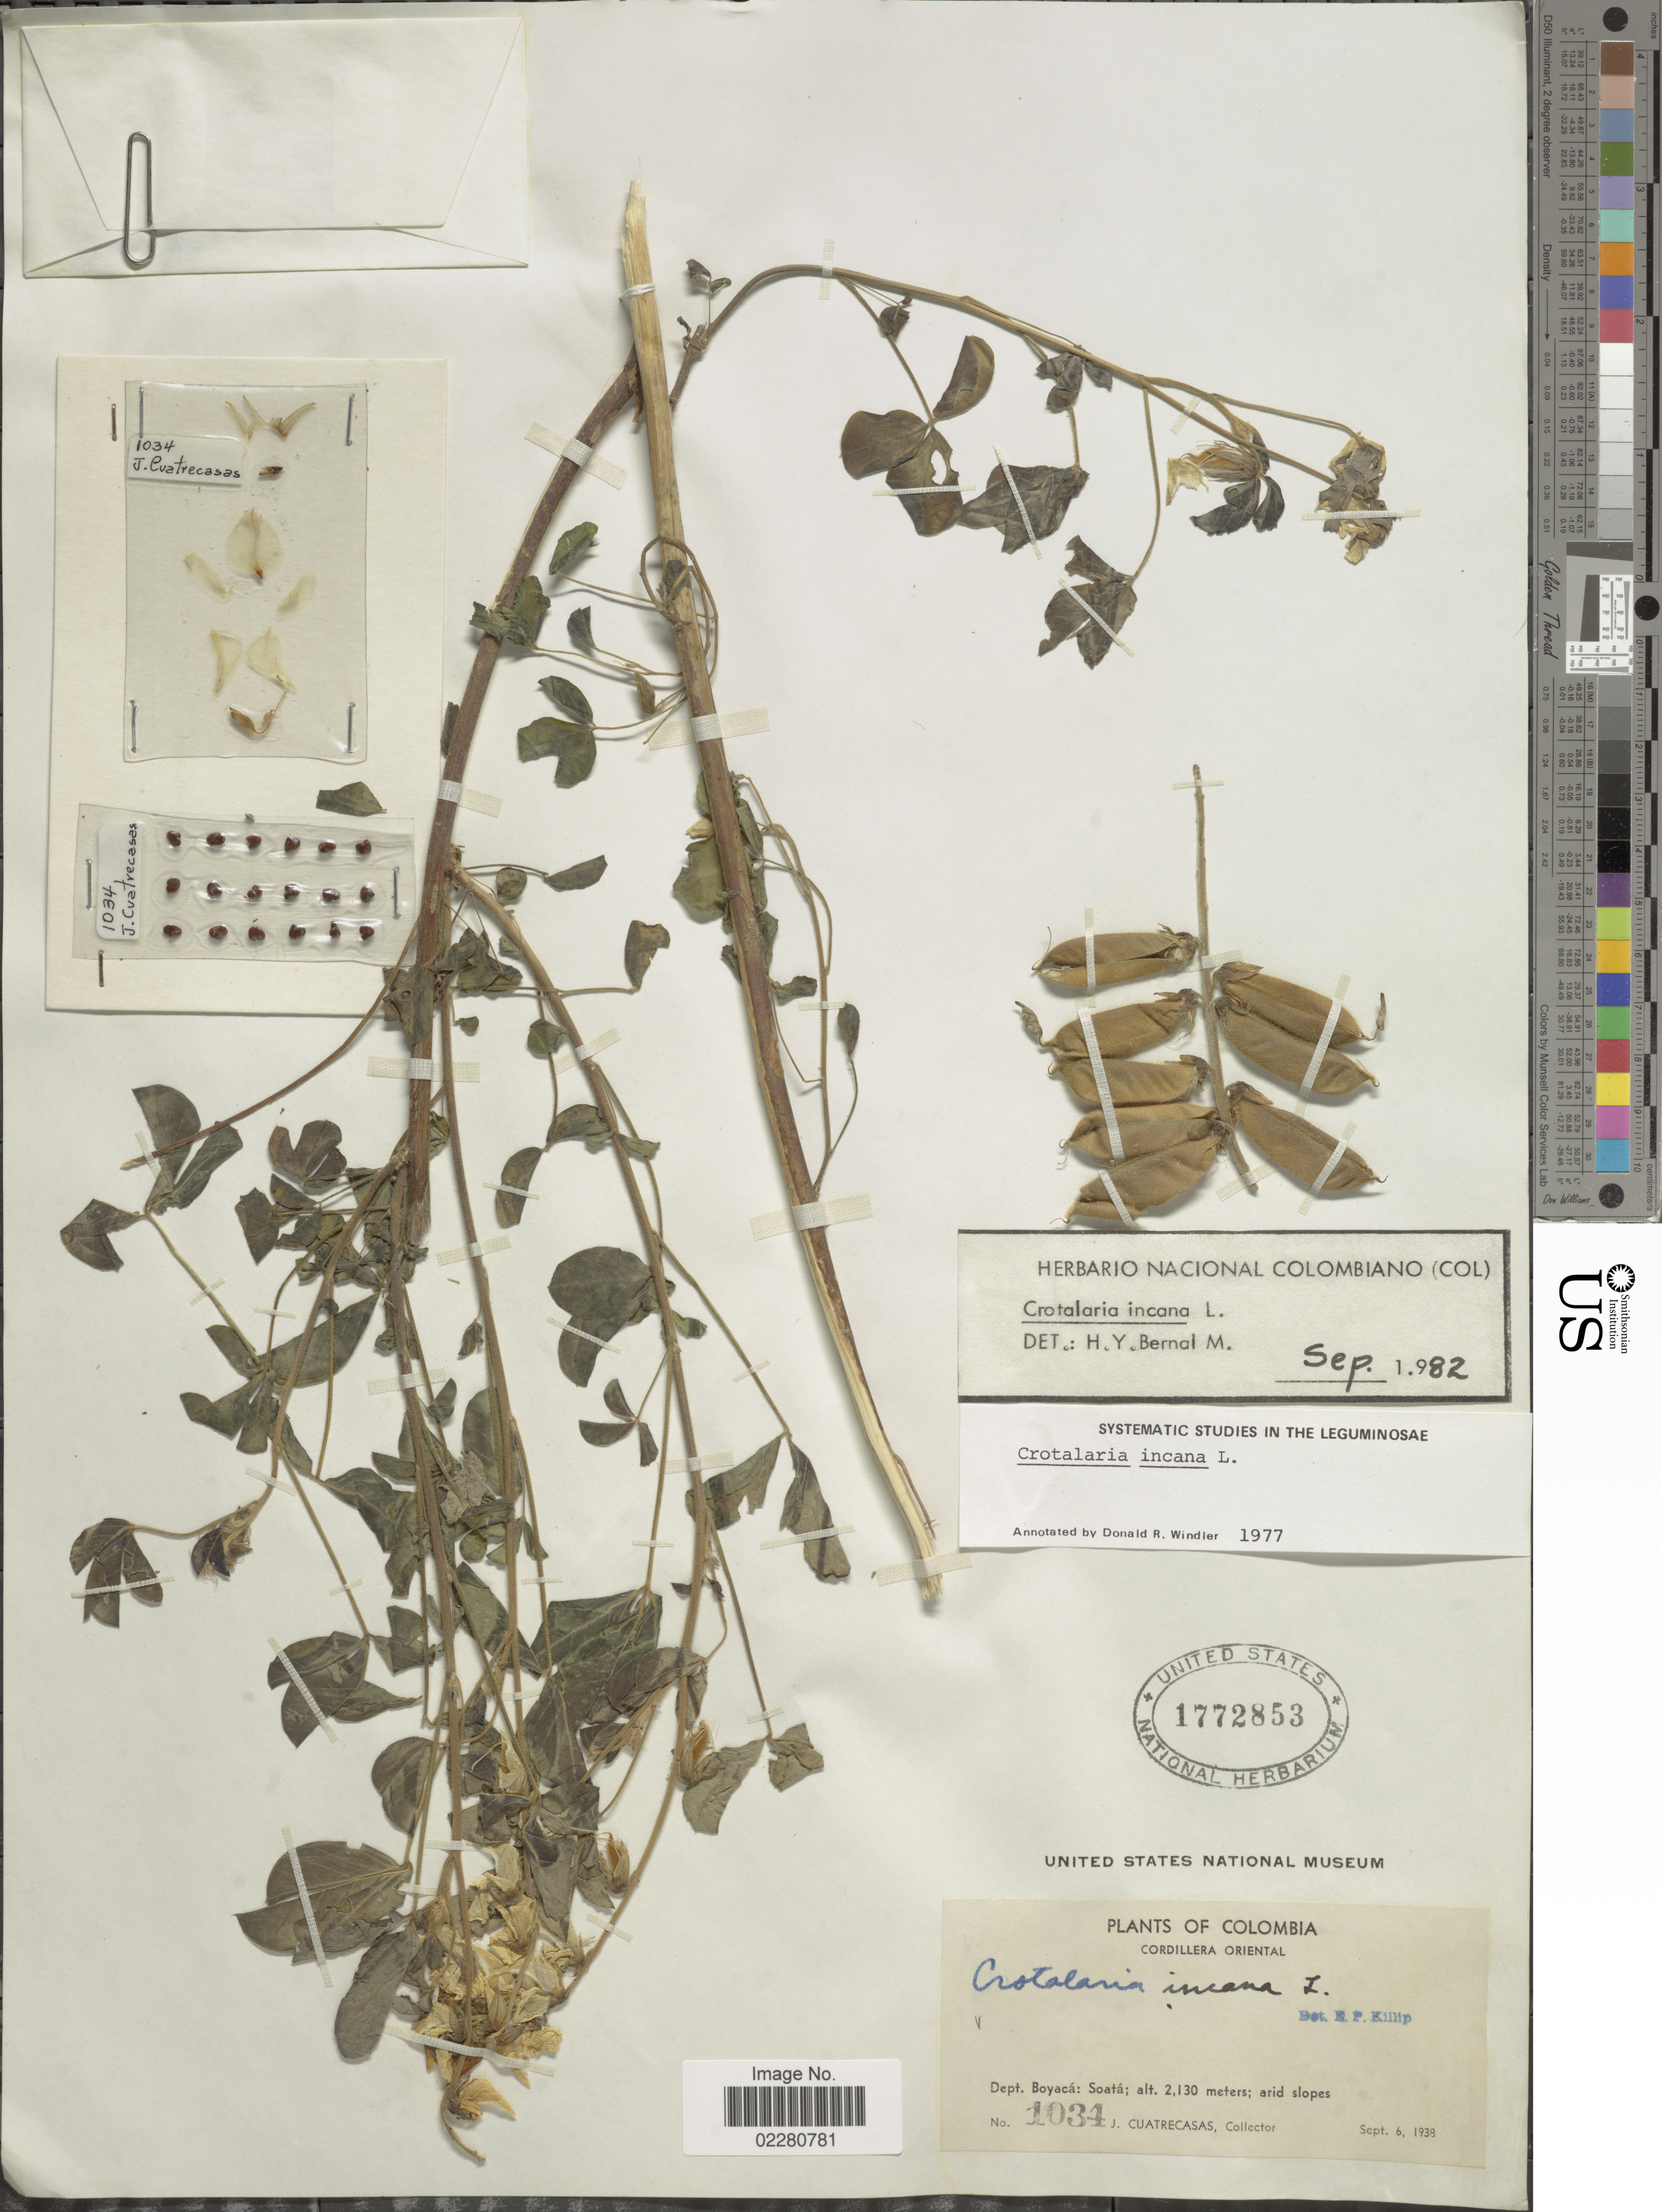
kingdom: Plantae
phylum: Tracheophyta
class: Magnoliopsida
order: Fabales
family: Fabaceae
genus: Crotalaria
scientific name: Crotalaria incana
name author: L.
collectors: J. Cuatrecasas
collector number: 1034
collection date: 1938-09-06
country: Colombia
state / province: Boyacá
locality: Cordillera Oriental. Dept. Boyacá; Soatá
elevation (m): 2130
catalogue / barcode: US 1772853